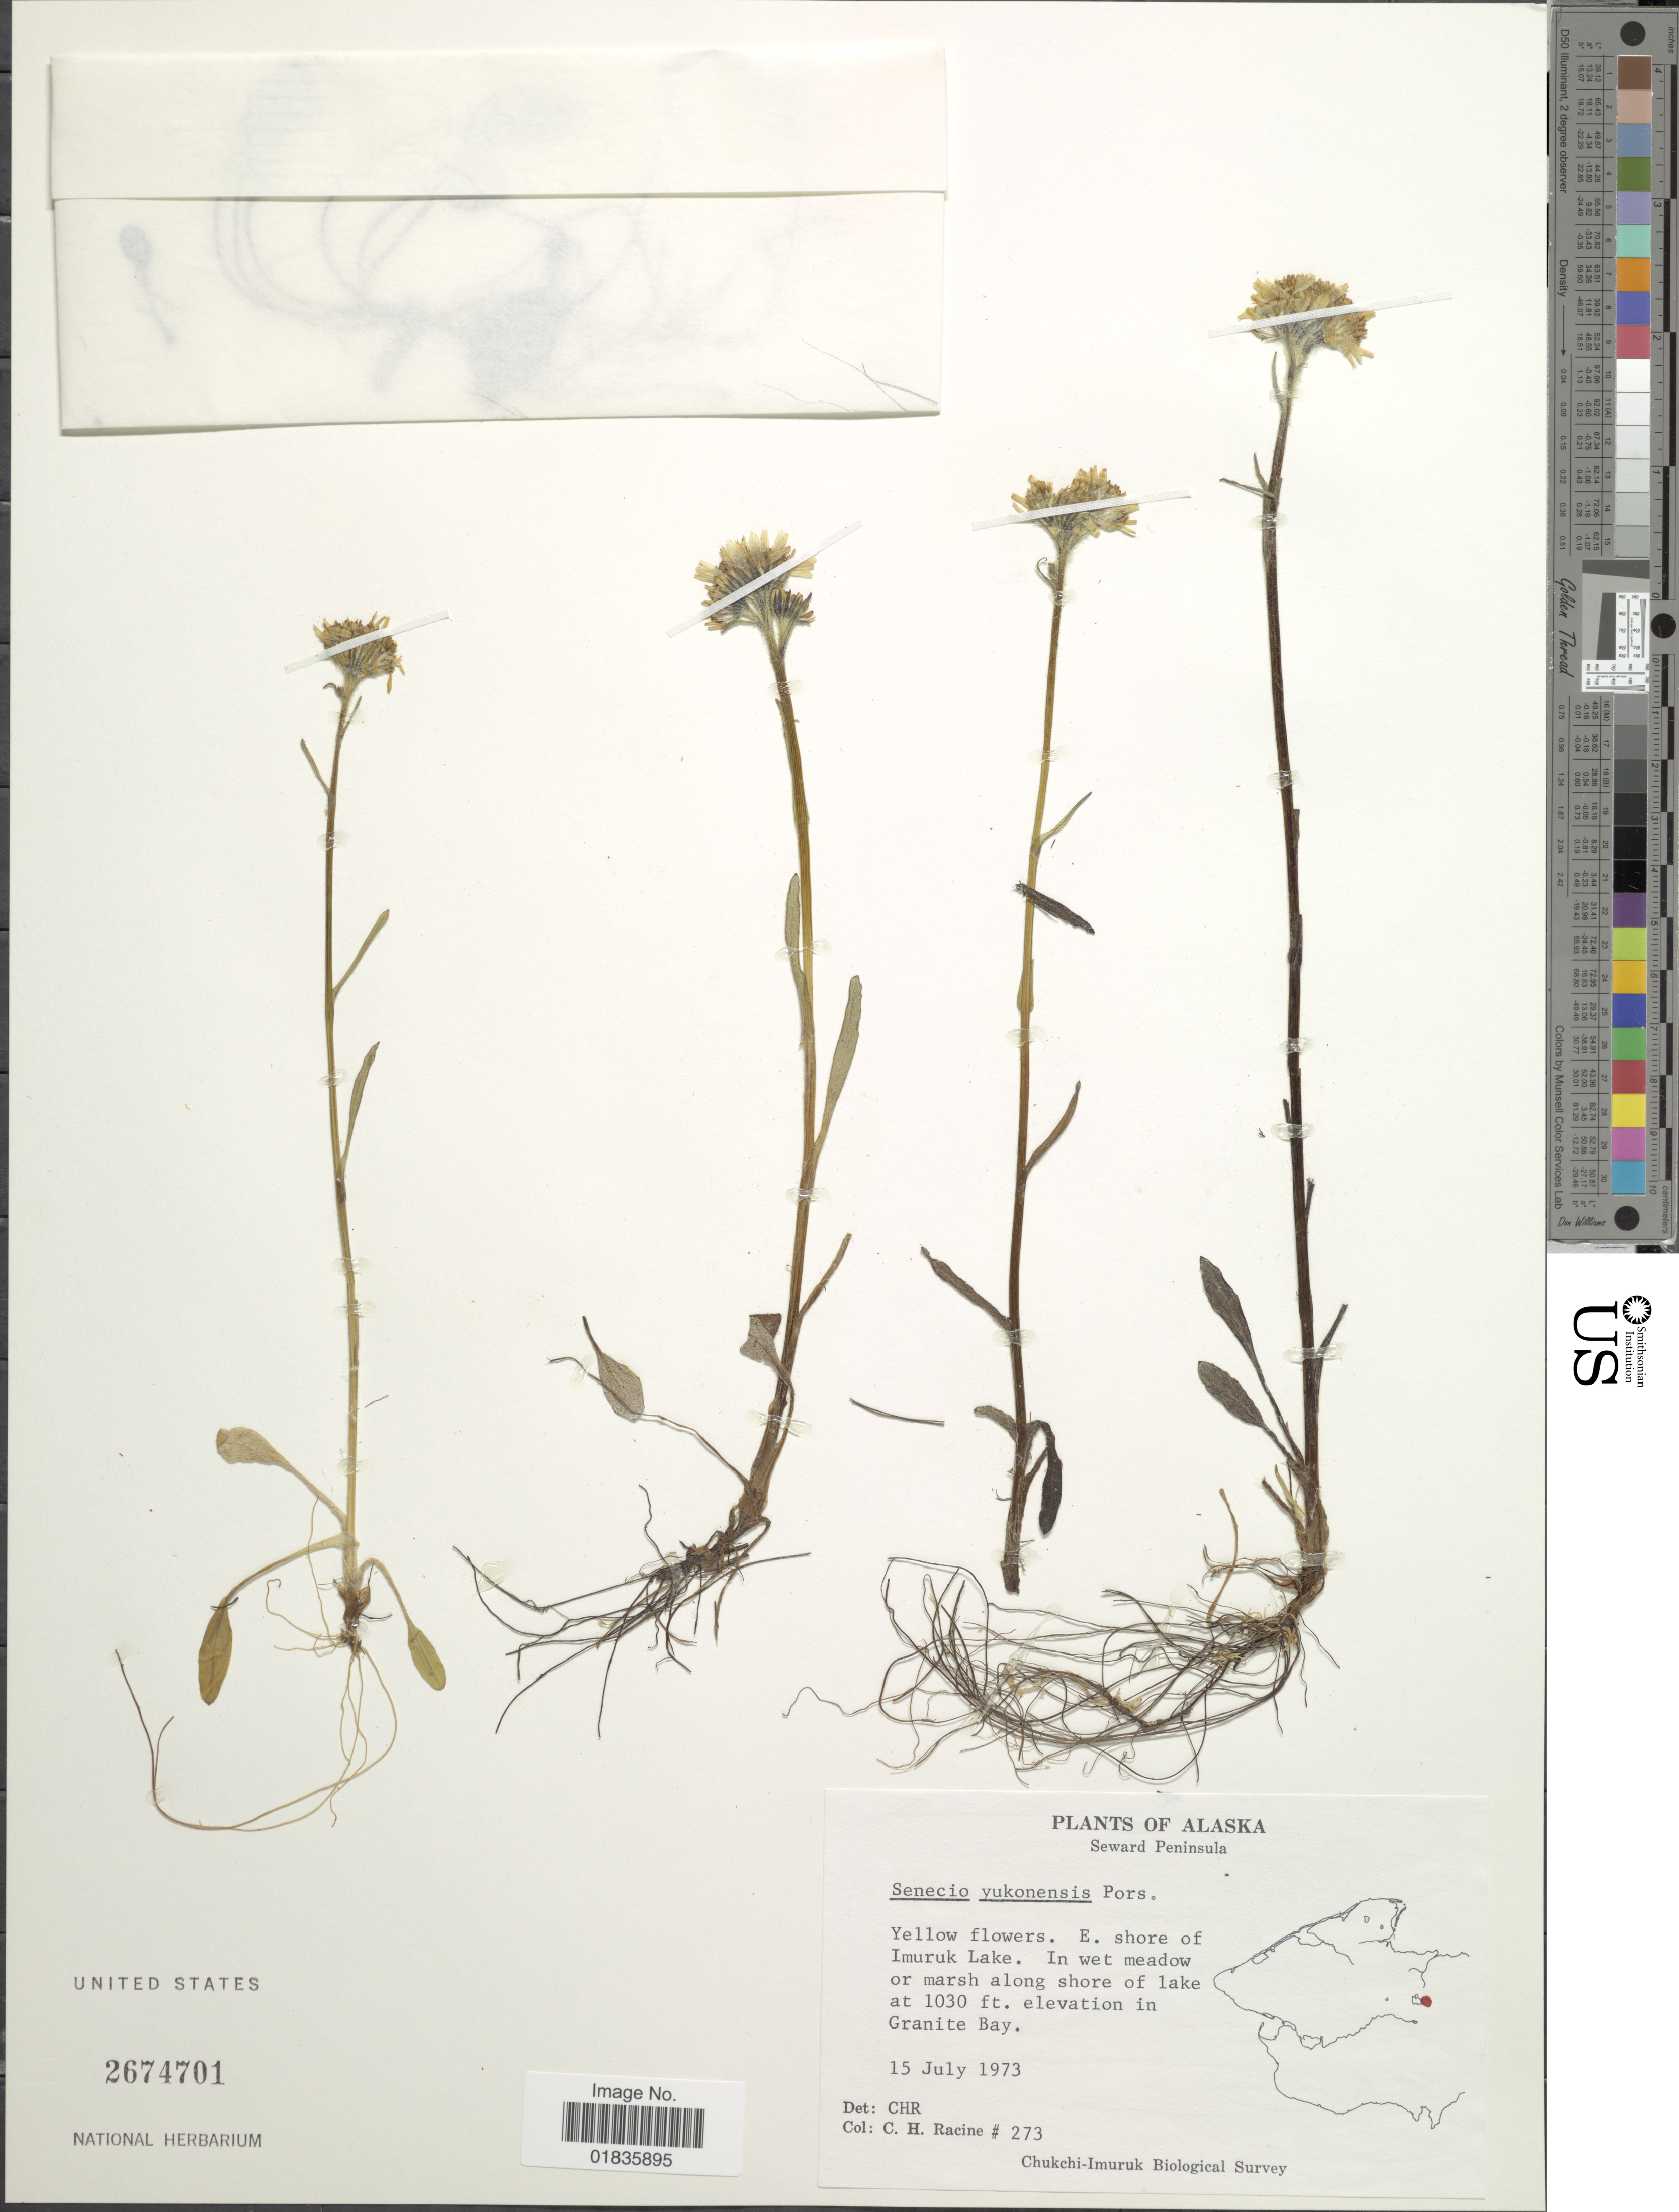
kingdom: Plantae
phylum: Tracheophyta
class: Magnoliopsida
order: Asterales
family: Asteraceae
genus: Tephroseris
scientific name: Tephroseris yukonensis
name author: (A.E. Porsild) Holub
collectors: C. Racine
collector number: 273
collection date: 1973-07-15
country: United States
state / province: Alaska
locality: Seward Peninsula, E. shore of Imuruk Lake, in wet meadow or marsh along shore of lake, in Granite Bay.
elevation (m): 314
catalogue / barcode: US 2674701